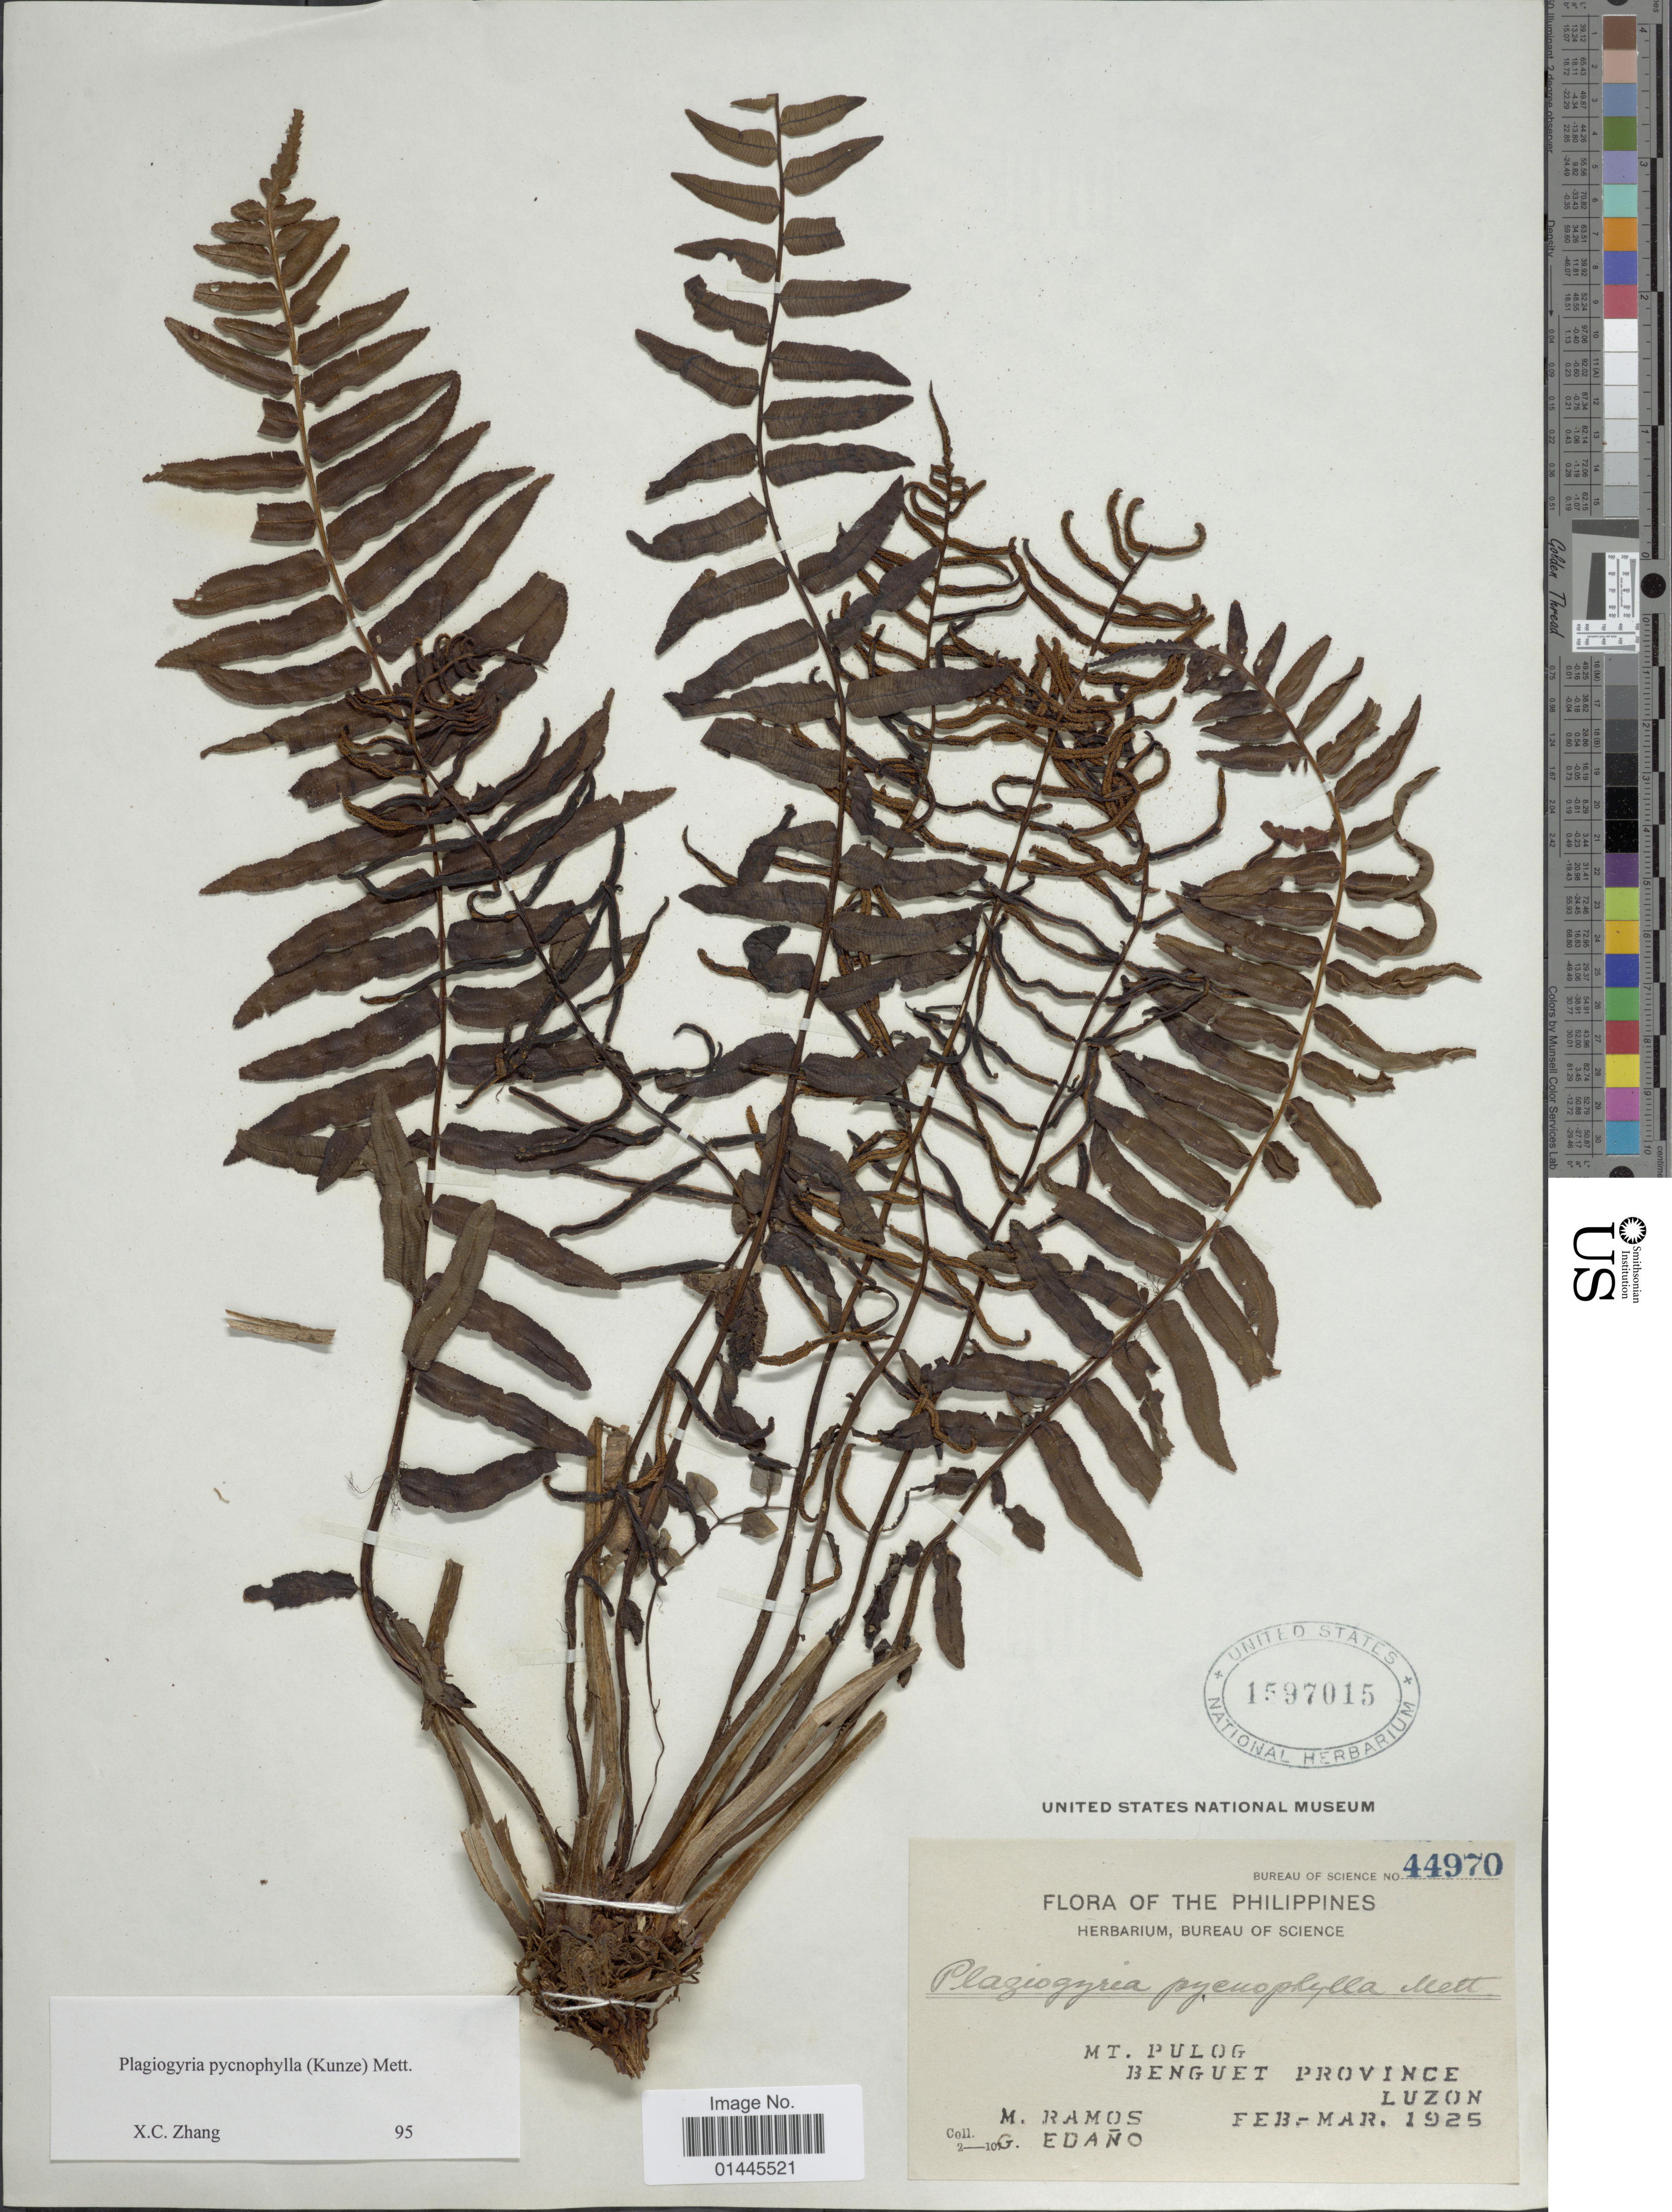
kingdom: Plantae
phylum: Tracheophyta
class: Polypodiopsida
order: Cyatheales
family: Plagiogyriaceae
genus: Plagiogyria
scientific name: Plagiogyria pycnophylla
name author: (Kunze) Mett.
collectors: M. Ramos & G. Edaño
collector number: Bureau of Science 44970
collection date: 1925-02/1925-03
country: Philippines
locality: Mt. Pulog, Benguet Province, Luzon.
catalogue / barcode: US 1597015